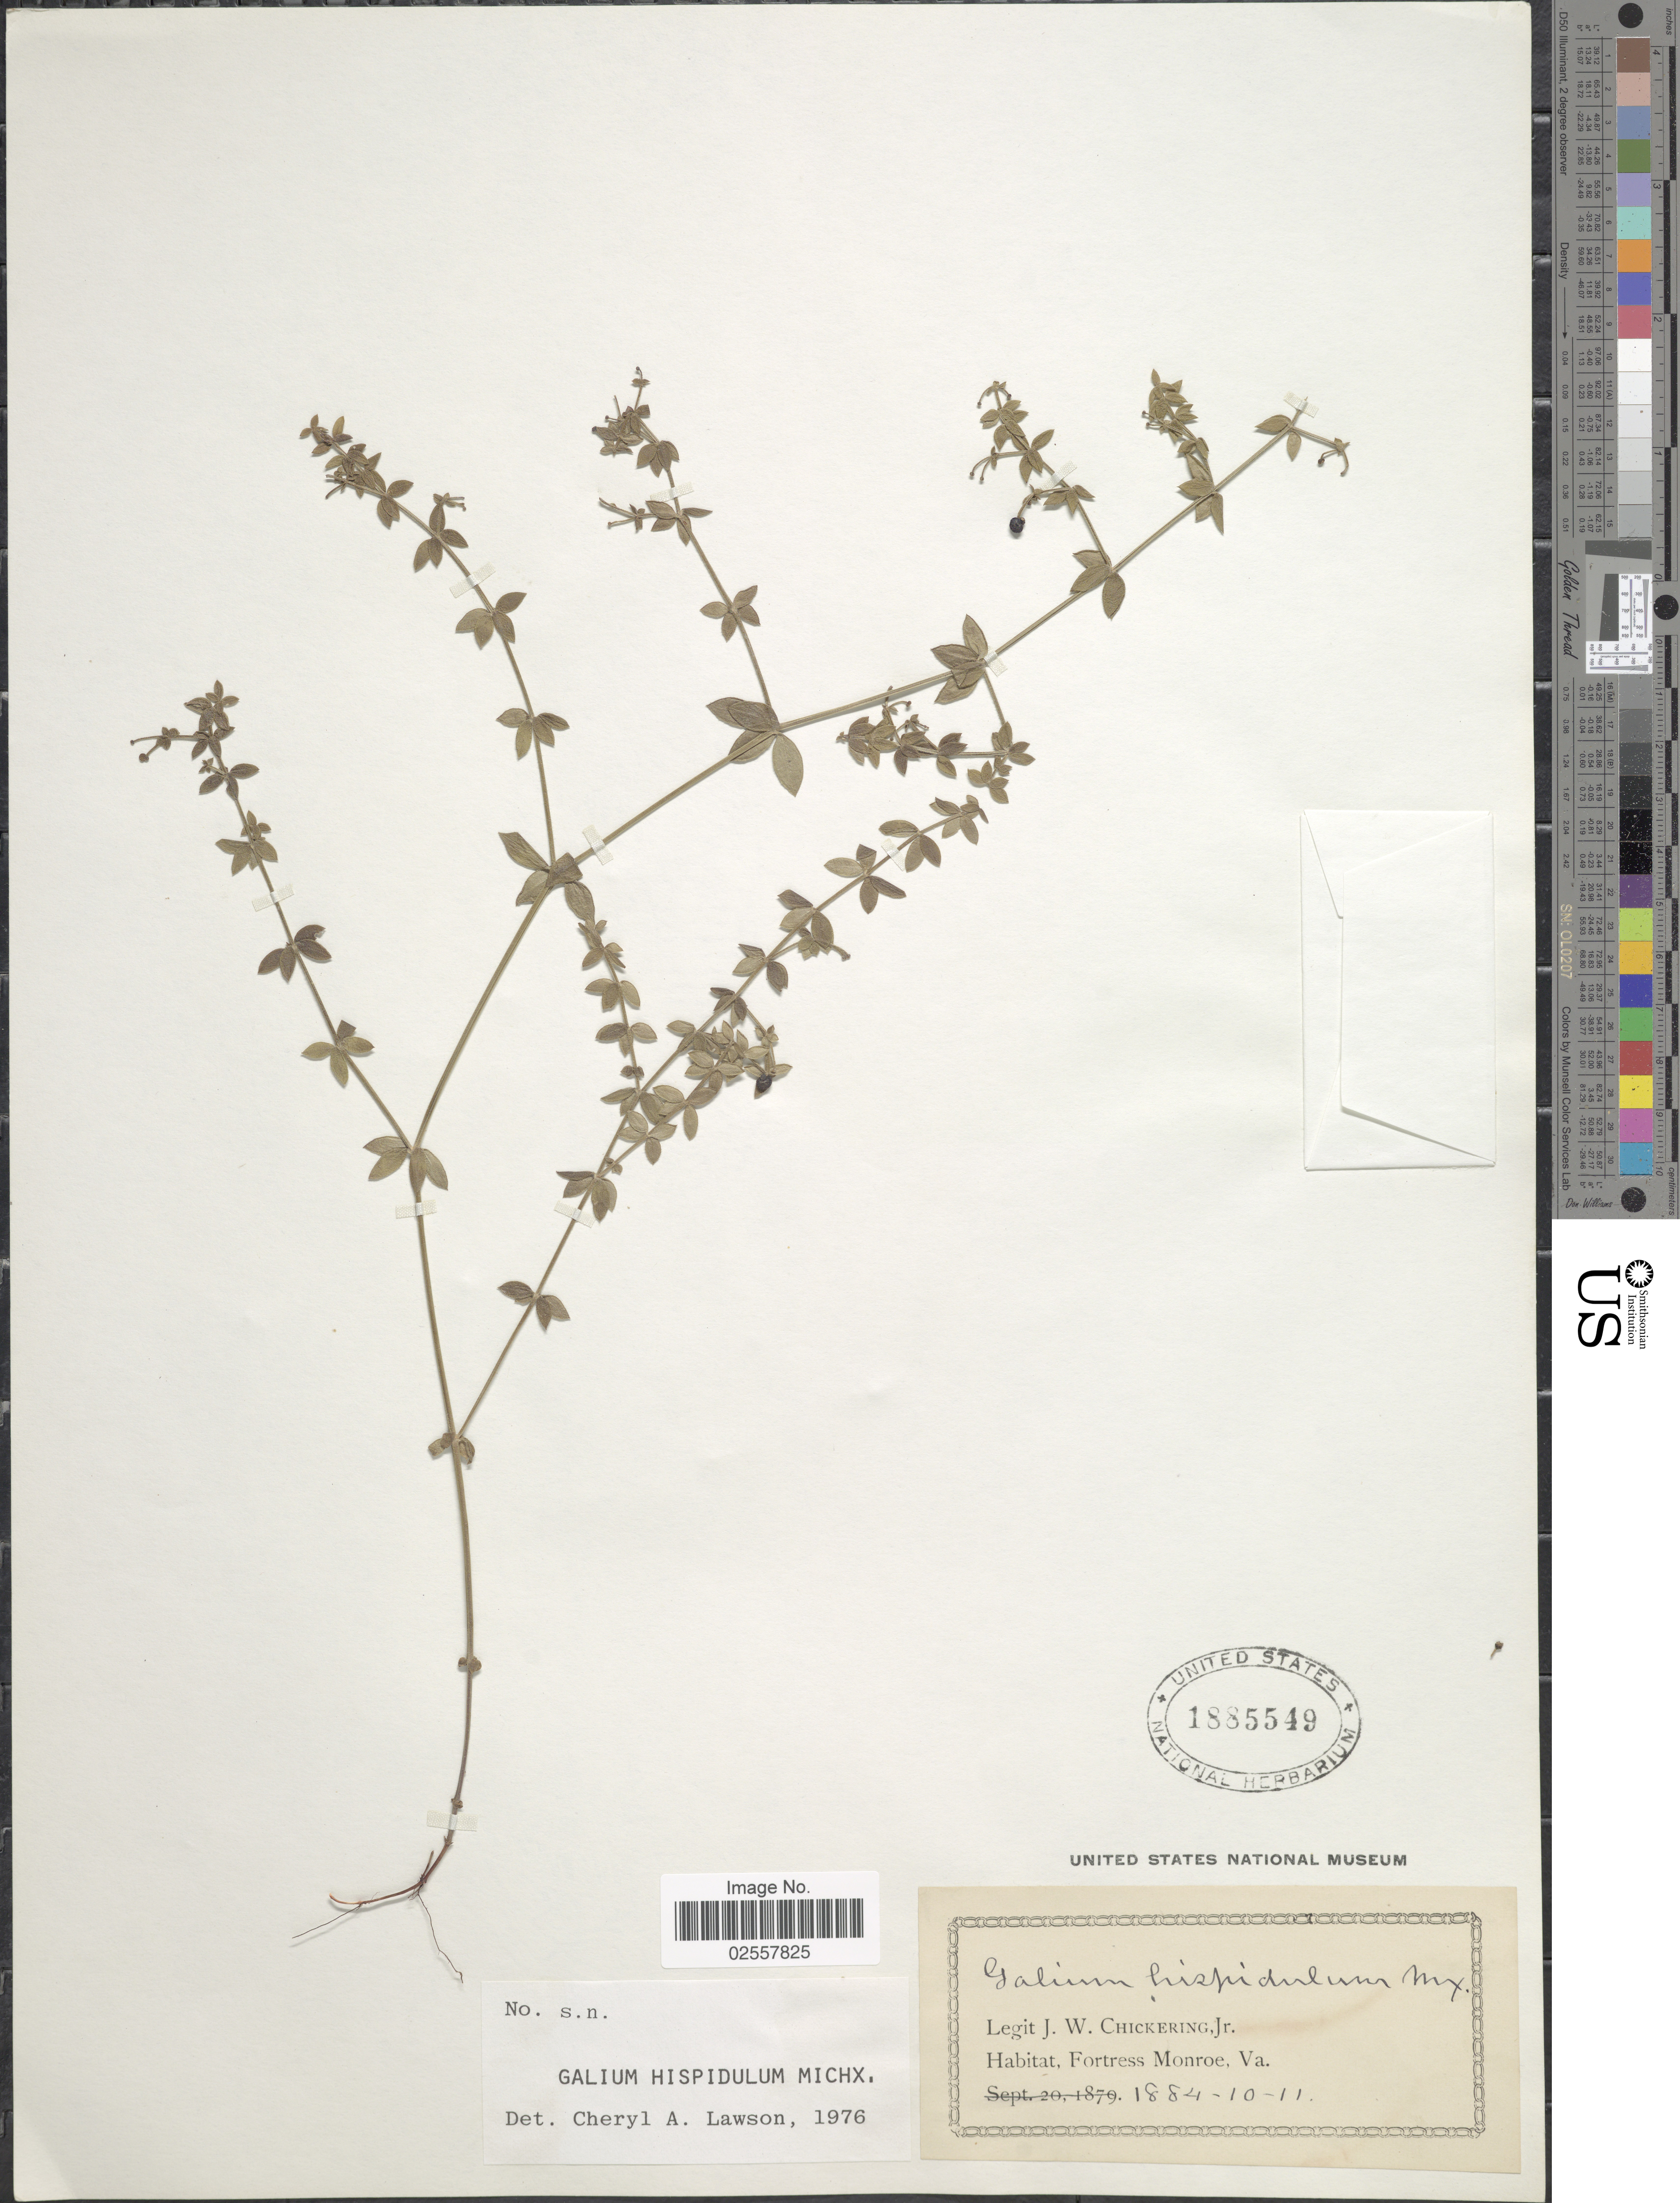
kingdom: Plantae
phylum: Tracheophyta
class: Magnoliopsida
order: Gentianales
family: Rubiaceae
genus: Galium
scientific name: Galium hispidulum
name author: Michx.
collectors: J. W. Chickering Jr.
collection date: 1884-10-11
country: United States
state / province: Virginia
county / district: City of Hampton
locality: Fortress Monroe, Va.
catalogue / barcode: US 1885549